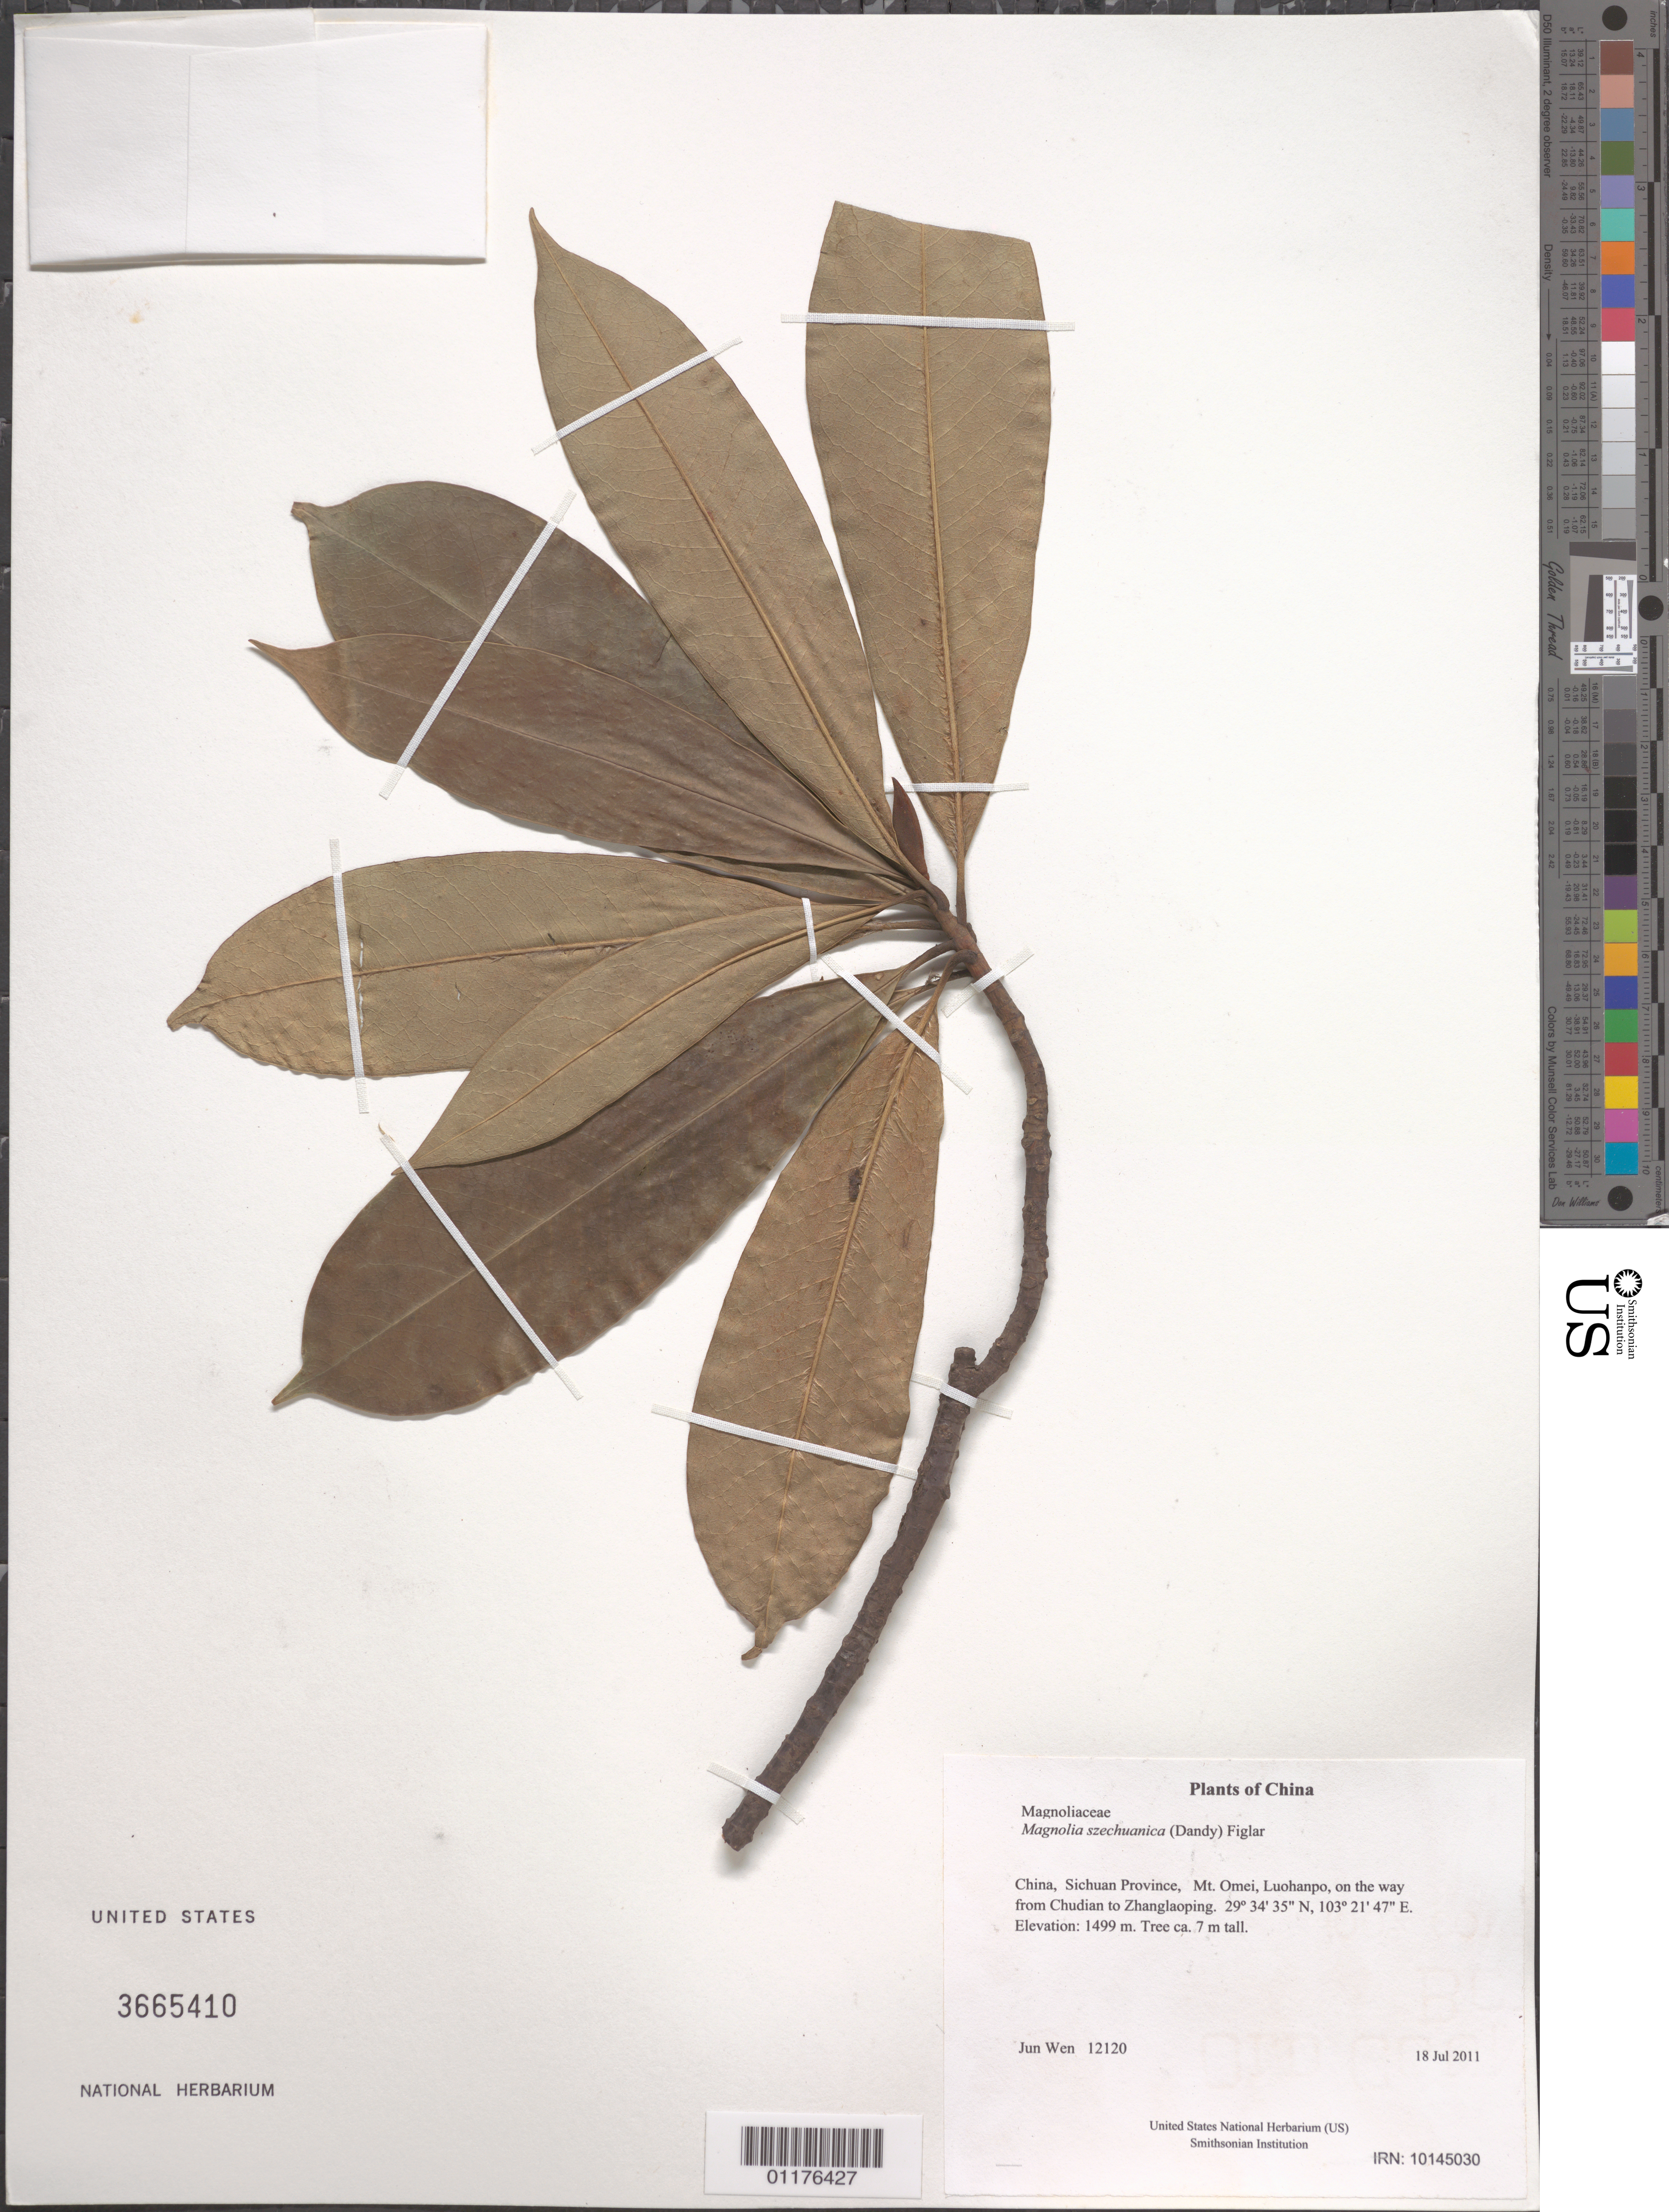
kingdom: Plantae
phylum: Tracheophyta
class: Magnoliopsida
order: Magnoliales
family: Magnoliaceae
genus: Magnolia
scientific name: Magnolia koordersiana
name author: (Noot.) Figlar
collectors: J. Wen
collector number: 12120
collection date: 2011-07-18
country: China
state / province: Sichuan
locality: Mt. Omei, Luohanpo, on the way from Chudian to Zhanglaoping.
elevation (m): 1499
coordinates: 29 34 34.6 N, 103 21 46.8 E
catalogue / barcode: US 3665410